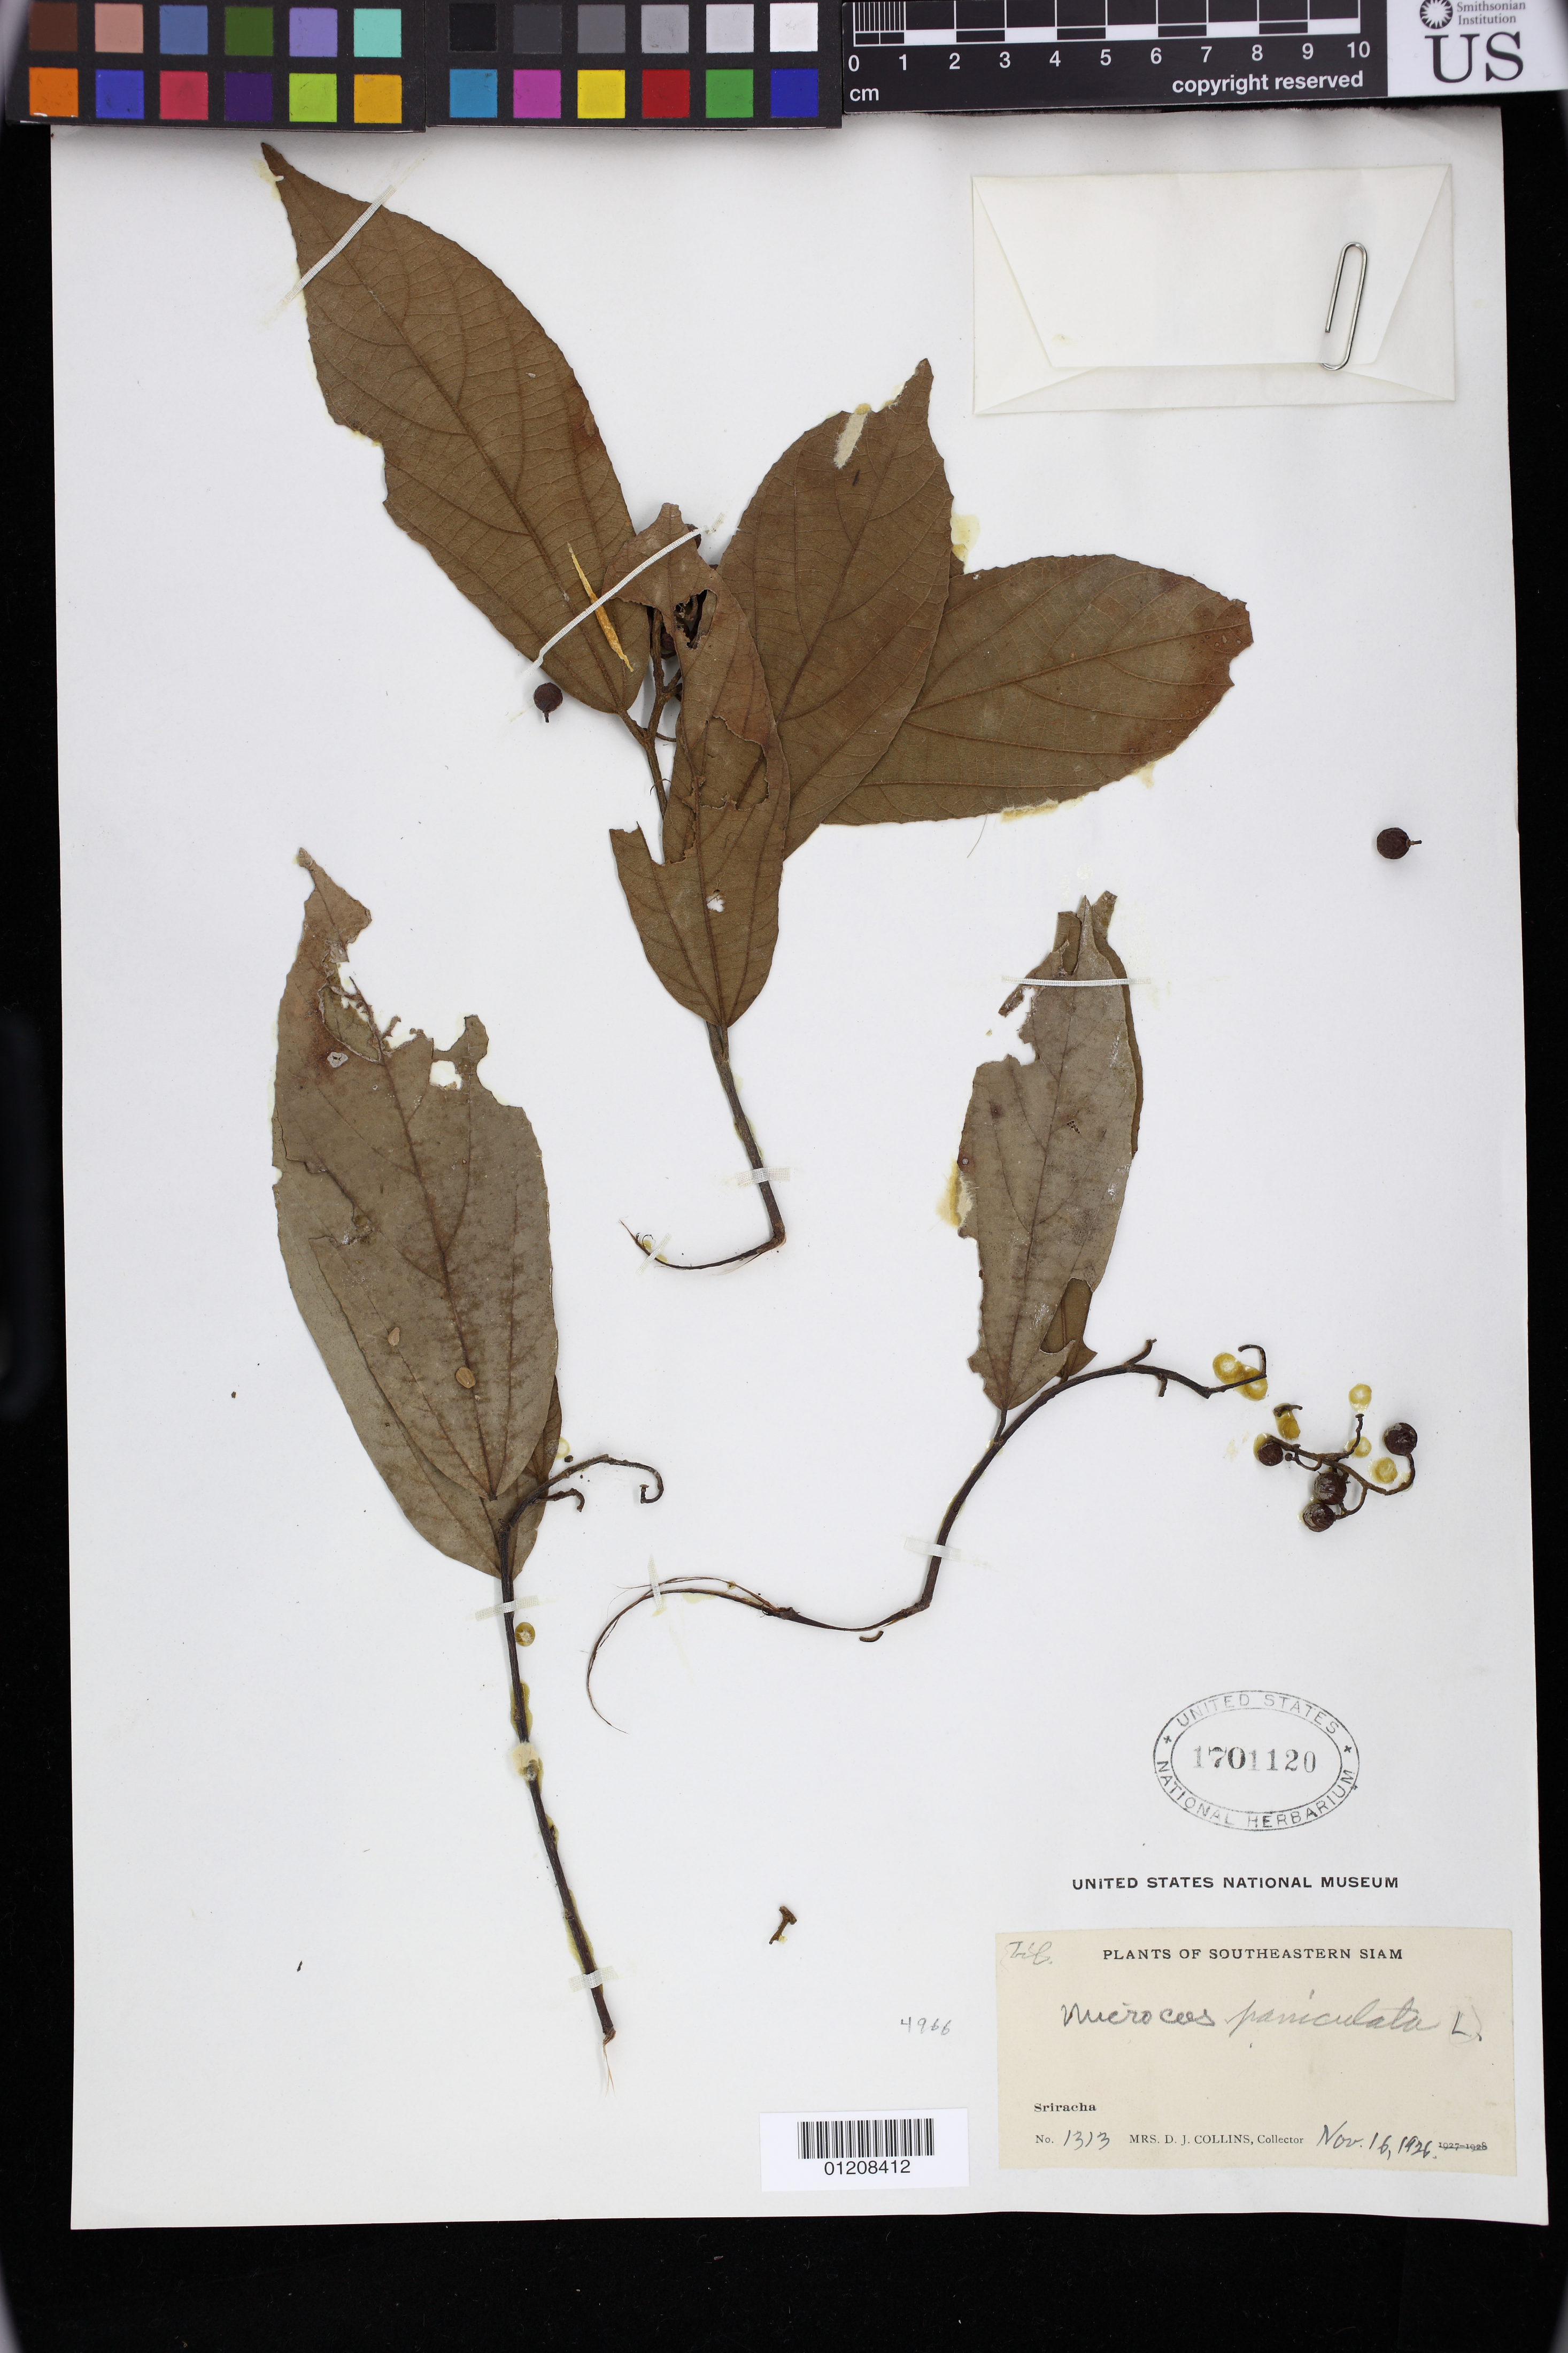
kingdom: Plantae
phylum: Tracheophyta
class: Magnoliopsida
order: Malvales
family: Malvaceae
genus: Microcos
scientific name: Microcos paniculata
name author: L.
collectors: Mrs. D. J. Collins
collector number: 1313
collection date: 1926-11-16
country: Thailand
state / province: Chon Buri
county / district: Sri Racha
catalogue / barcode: US 1701120